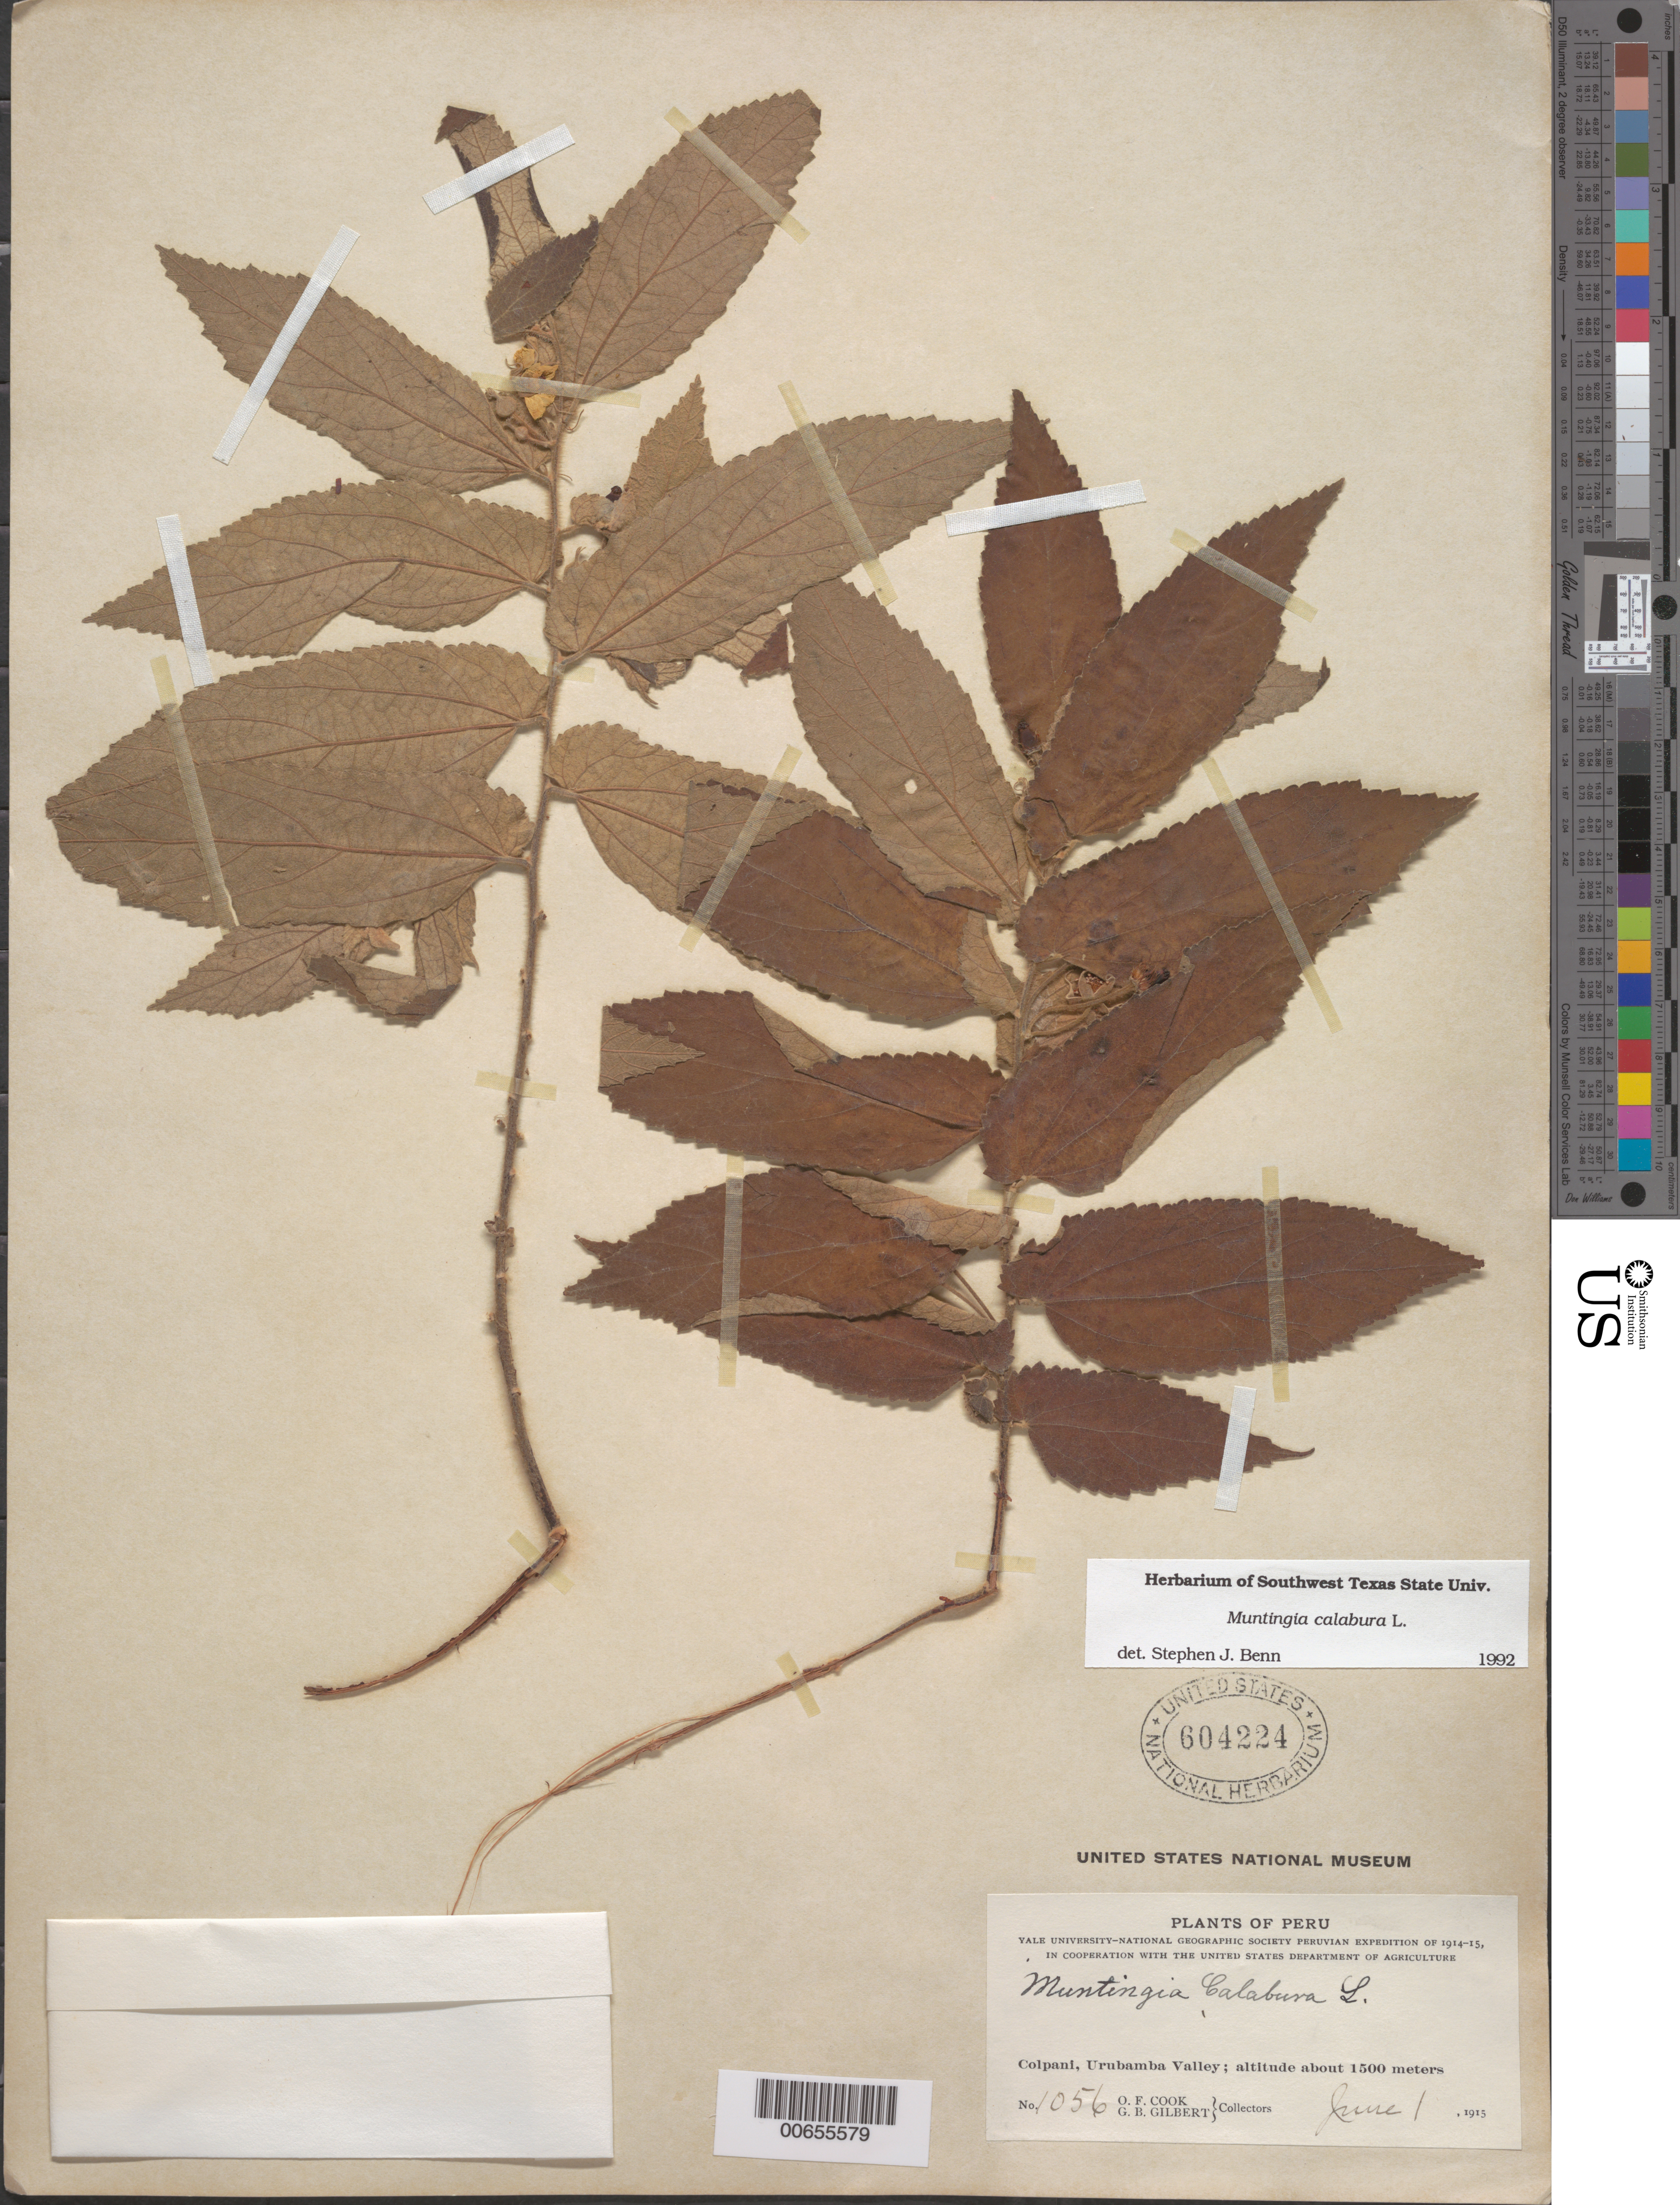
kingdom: Plantae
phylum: Tracheophyta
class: Magnoliopsida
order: Malvales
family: Muntingiaceae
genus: Muntingia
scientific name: Muntingia calabura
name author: L.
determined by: Benn, S. J.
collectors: O. F. Cook & G. B. Gilbert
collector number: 1056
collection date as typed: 01 Jun 1915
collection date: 1915-06-01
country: Peru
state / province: Cusco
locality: Colpani, Urubamba Valley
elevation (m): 1500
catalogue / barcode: US 604224